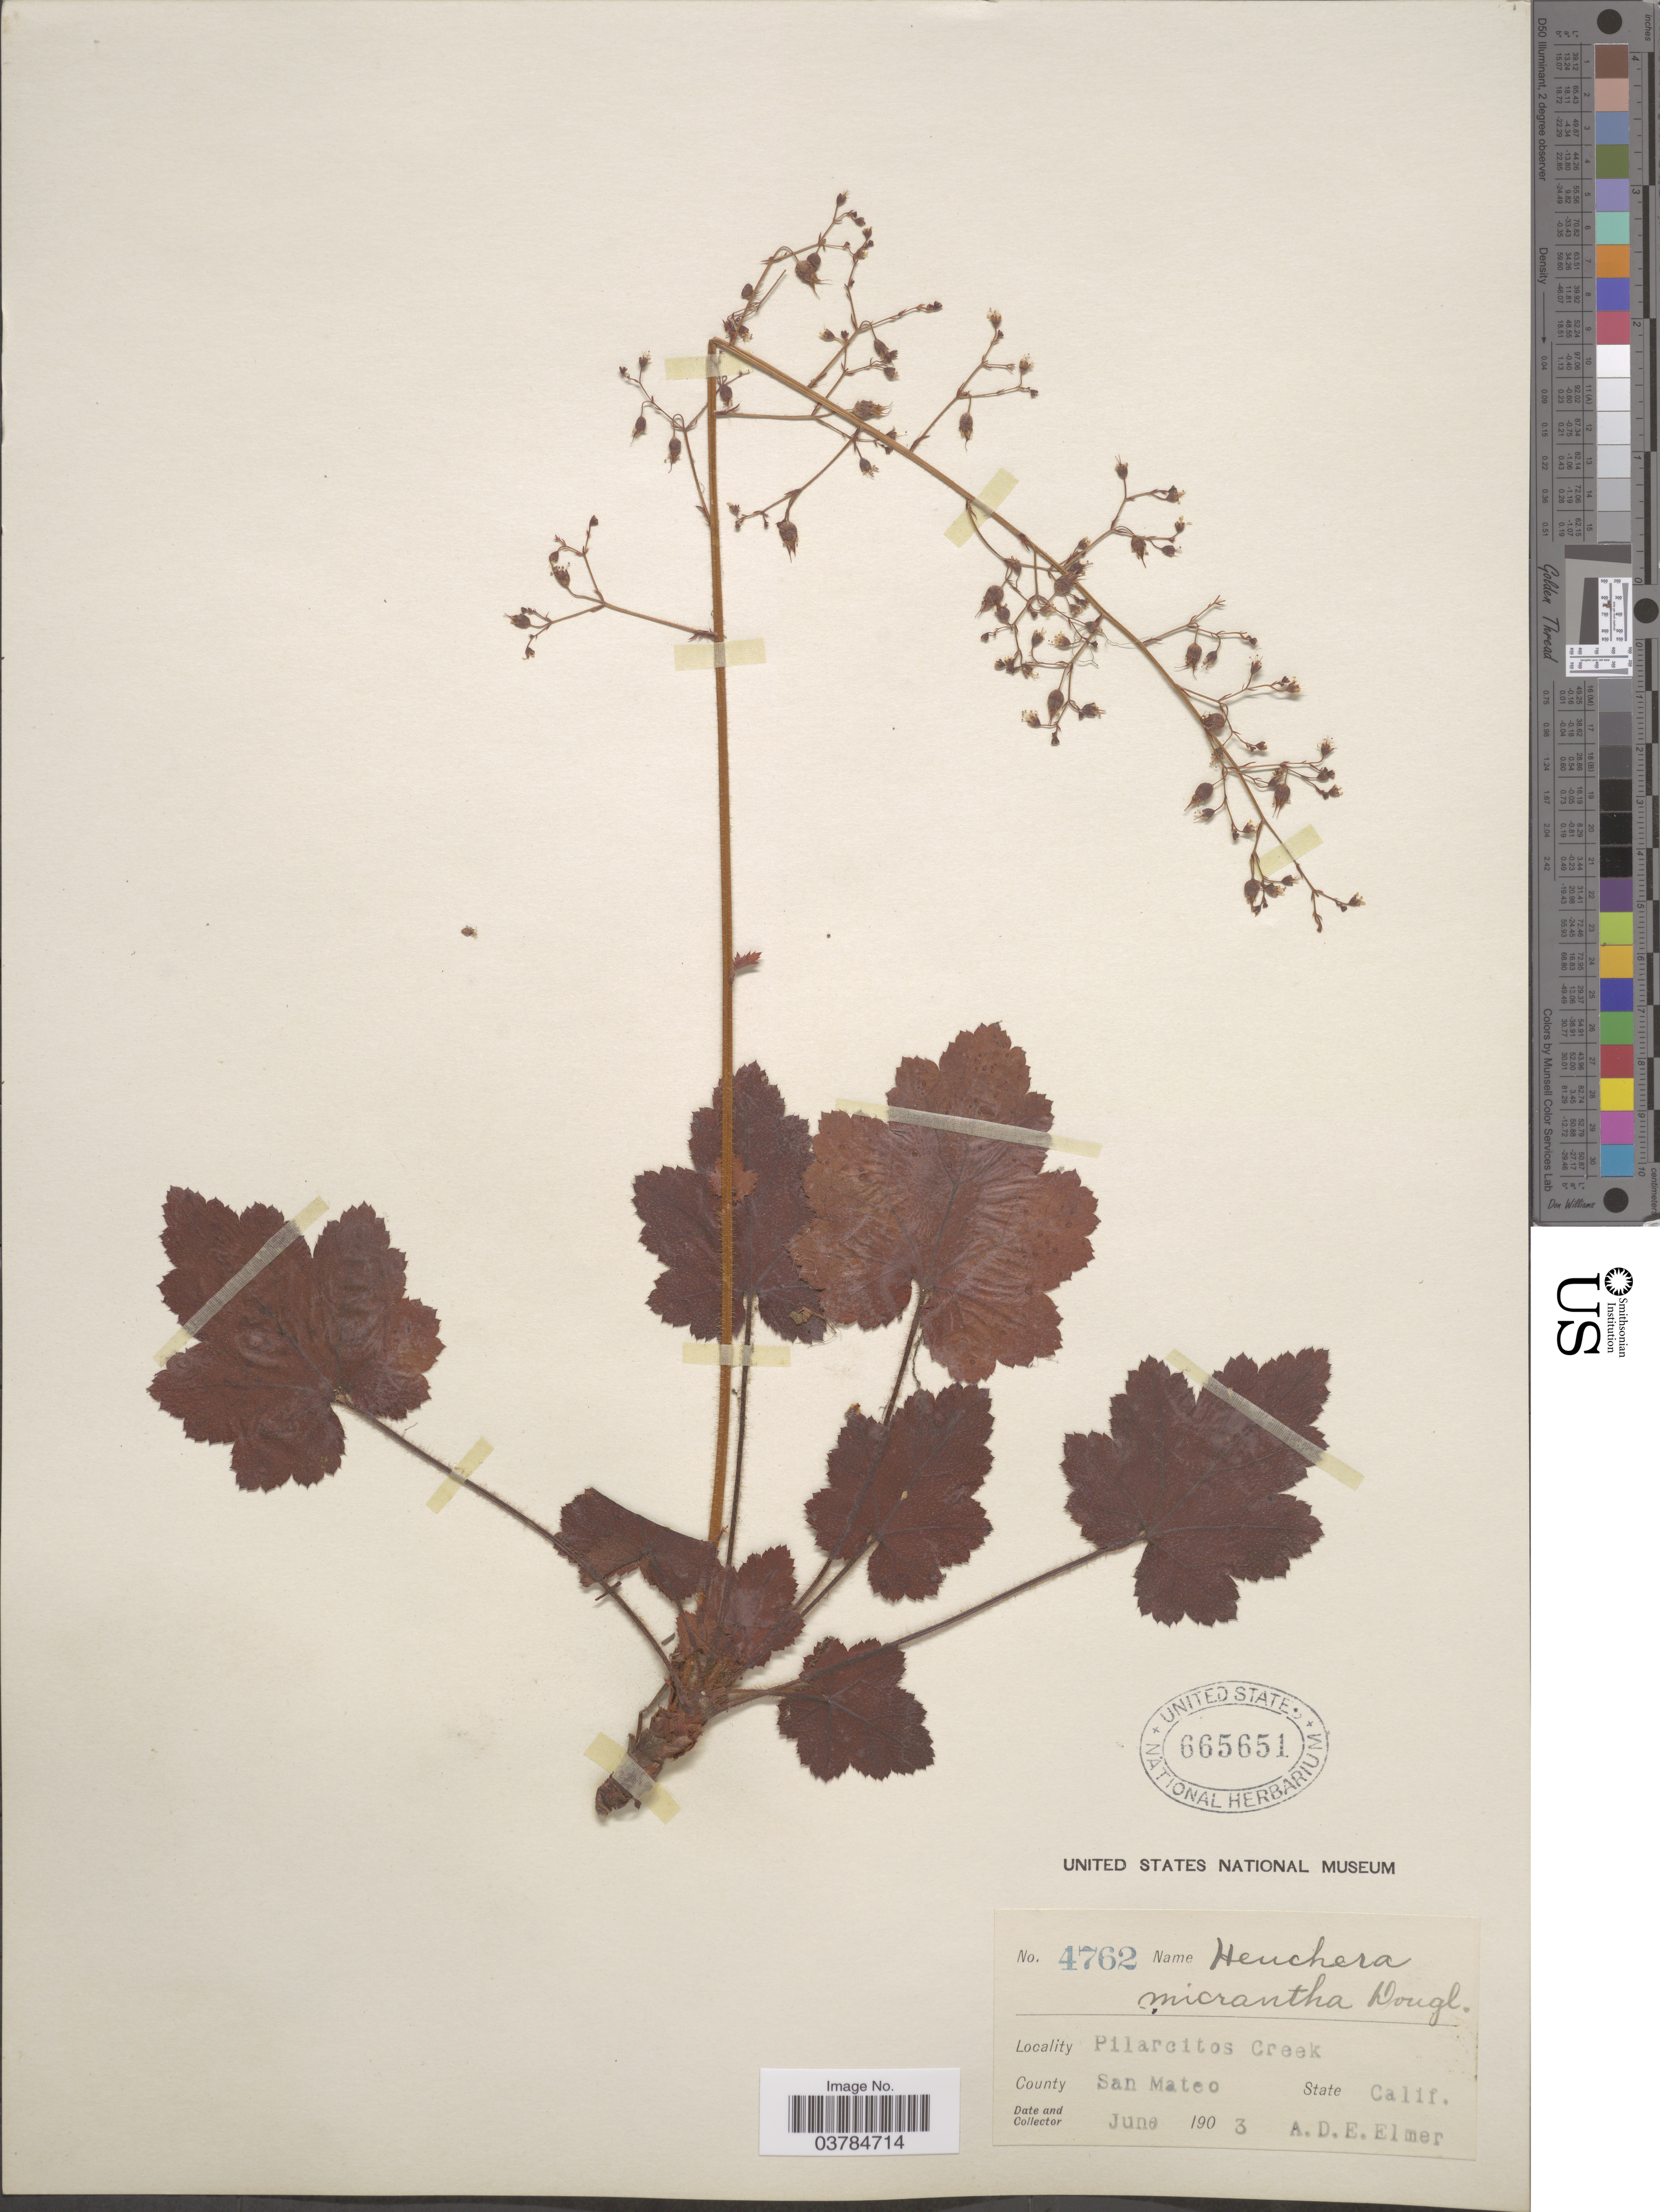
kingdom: Plantae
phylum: Tracheophyta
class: Magnoliopsida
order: Saxifragales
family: Saxifragaceae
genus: Heuchera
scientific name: Heuchera micrantha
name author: Douglas ex Lindl.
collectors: A. D. E. Elmer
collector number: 4762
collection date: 1903-06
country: United States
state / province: California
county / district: San Mateo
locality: Pilarcitos Creek. County San Mateo.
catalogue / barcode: US 665651